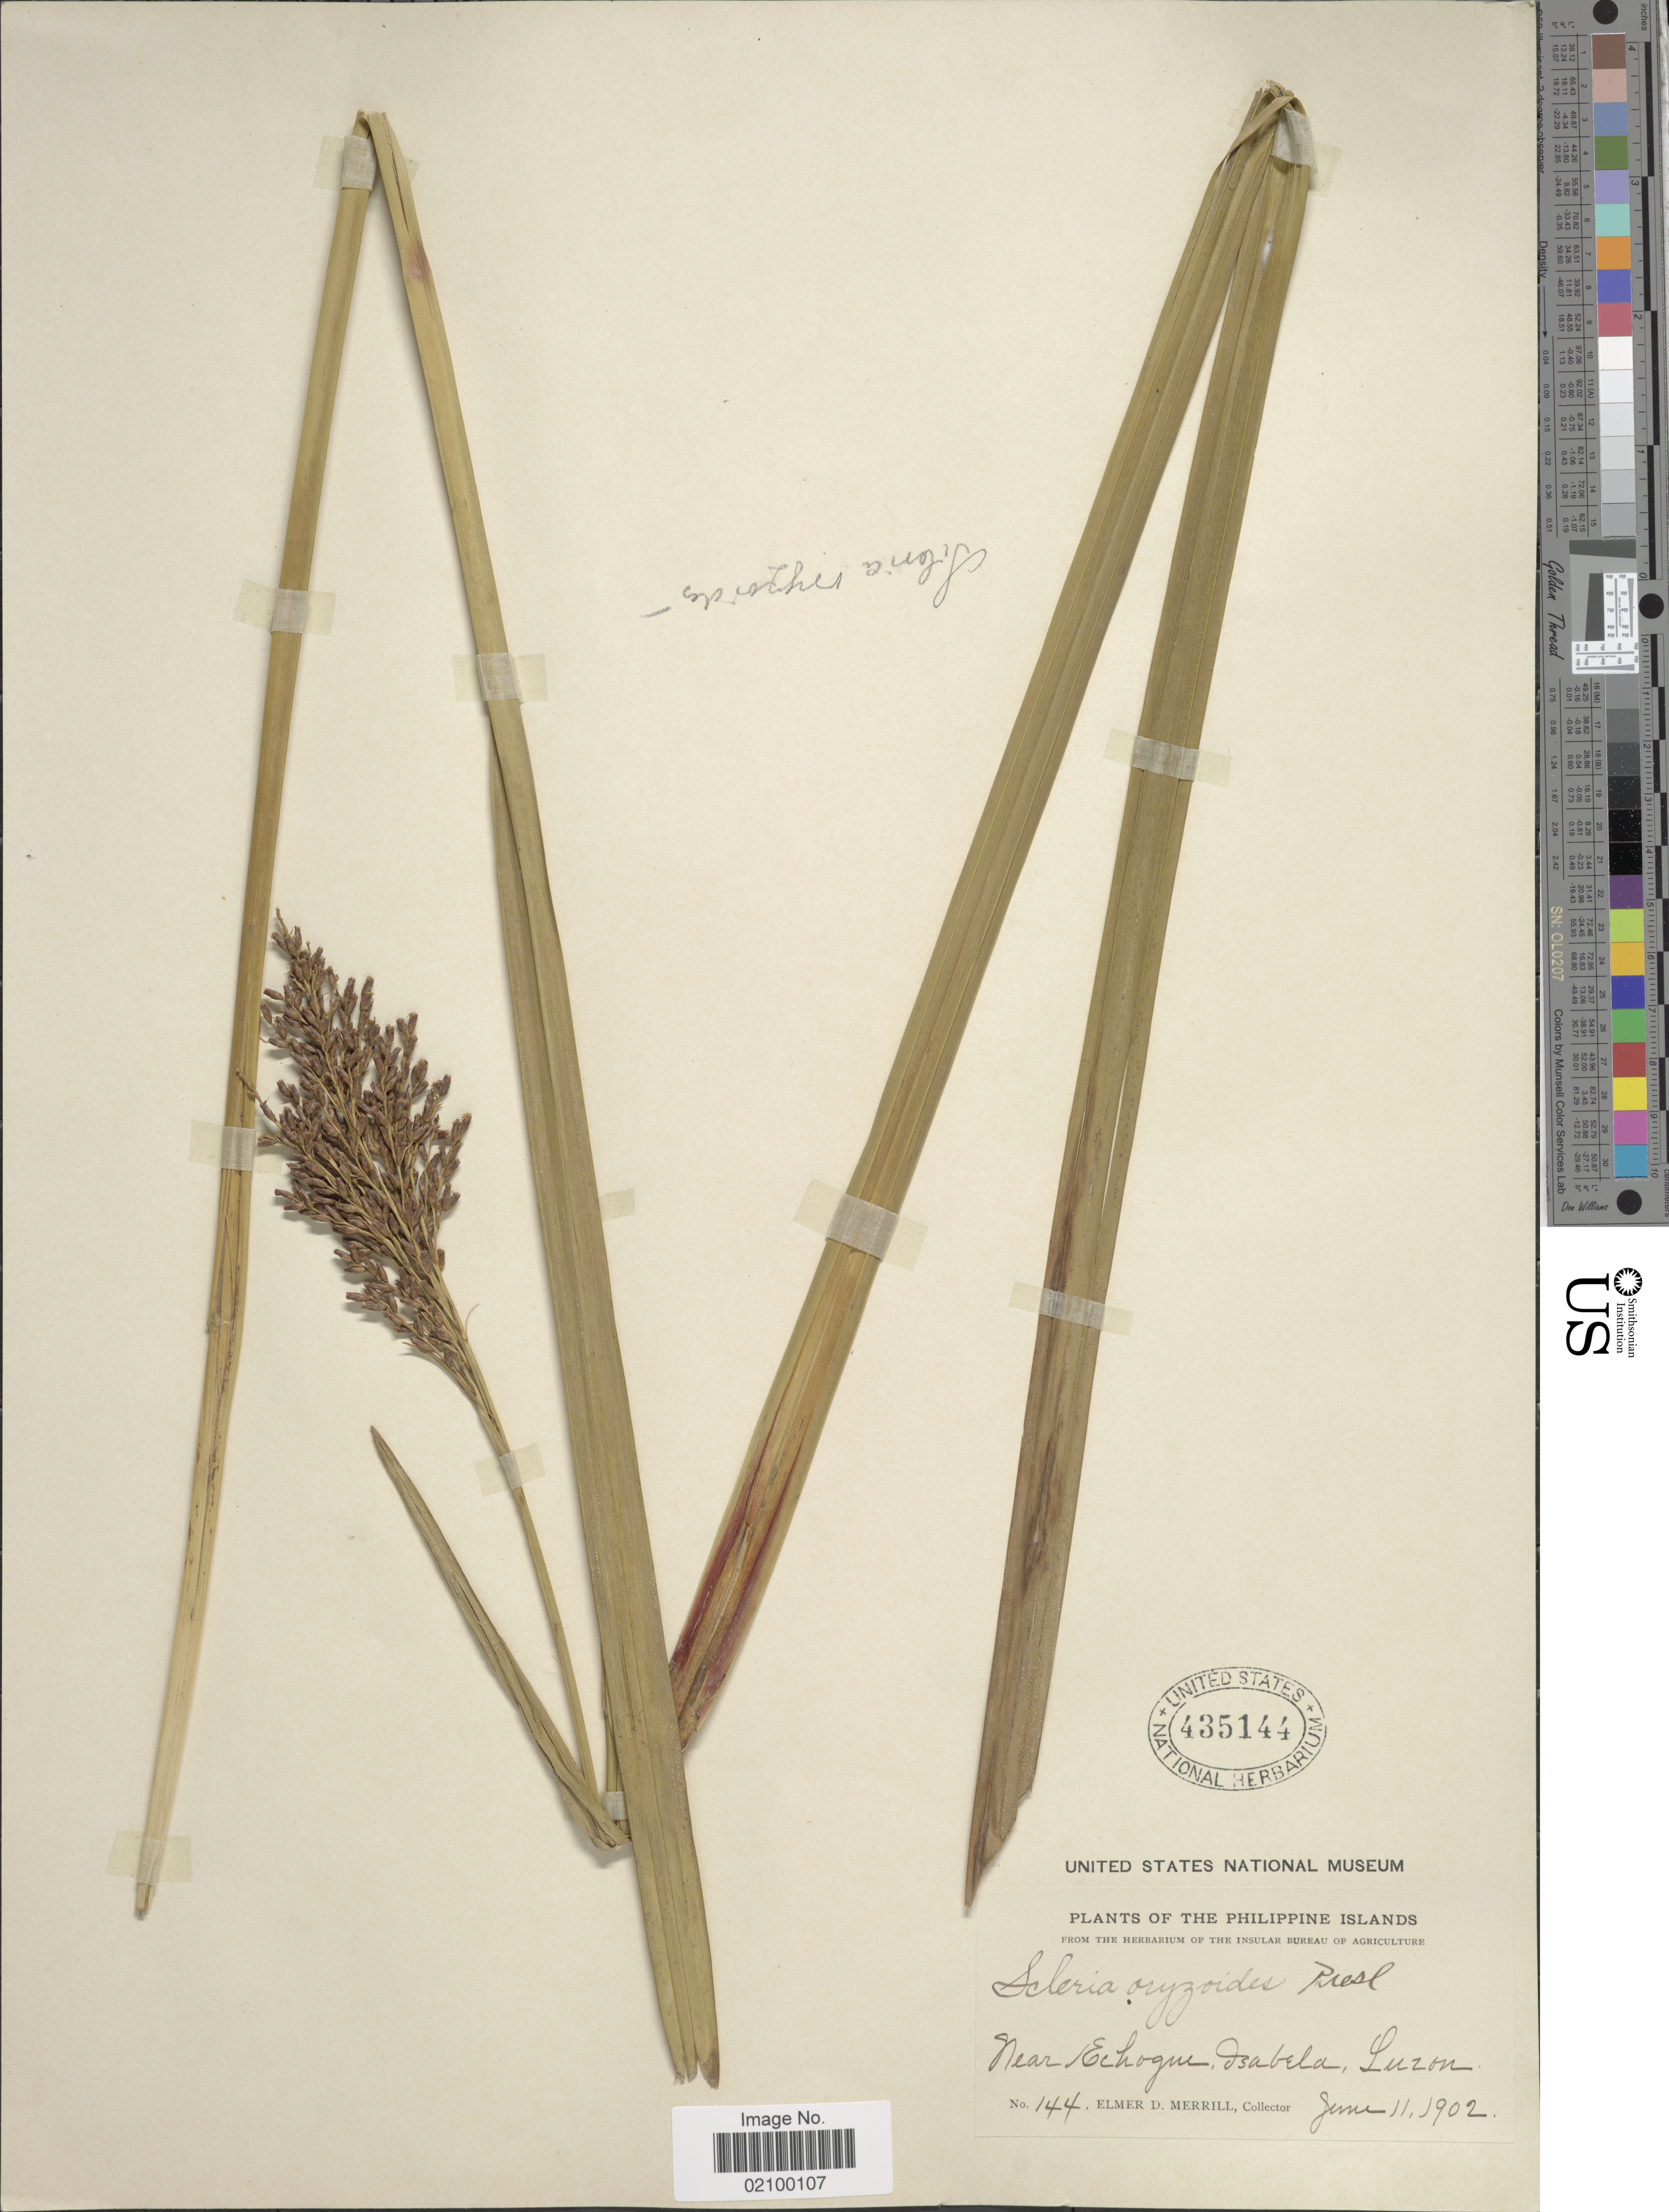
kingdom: Plantae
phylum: Tracheophyta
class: Liliopsida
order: Poales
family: Cyperaceae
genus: Scleria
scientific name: Scleria poiformis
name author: Retz.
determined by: Strong, Mark T., (BOT), Smithsonian Institution - National Museum of Natural History (UNITED STATES)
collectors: E. D. Merrill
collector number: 144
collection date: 1902-06-11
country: Philippines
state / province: Cagayan Valley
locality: Near Echague, Isabela, Luzon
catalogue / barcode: US 435144